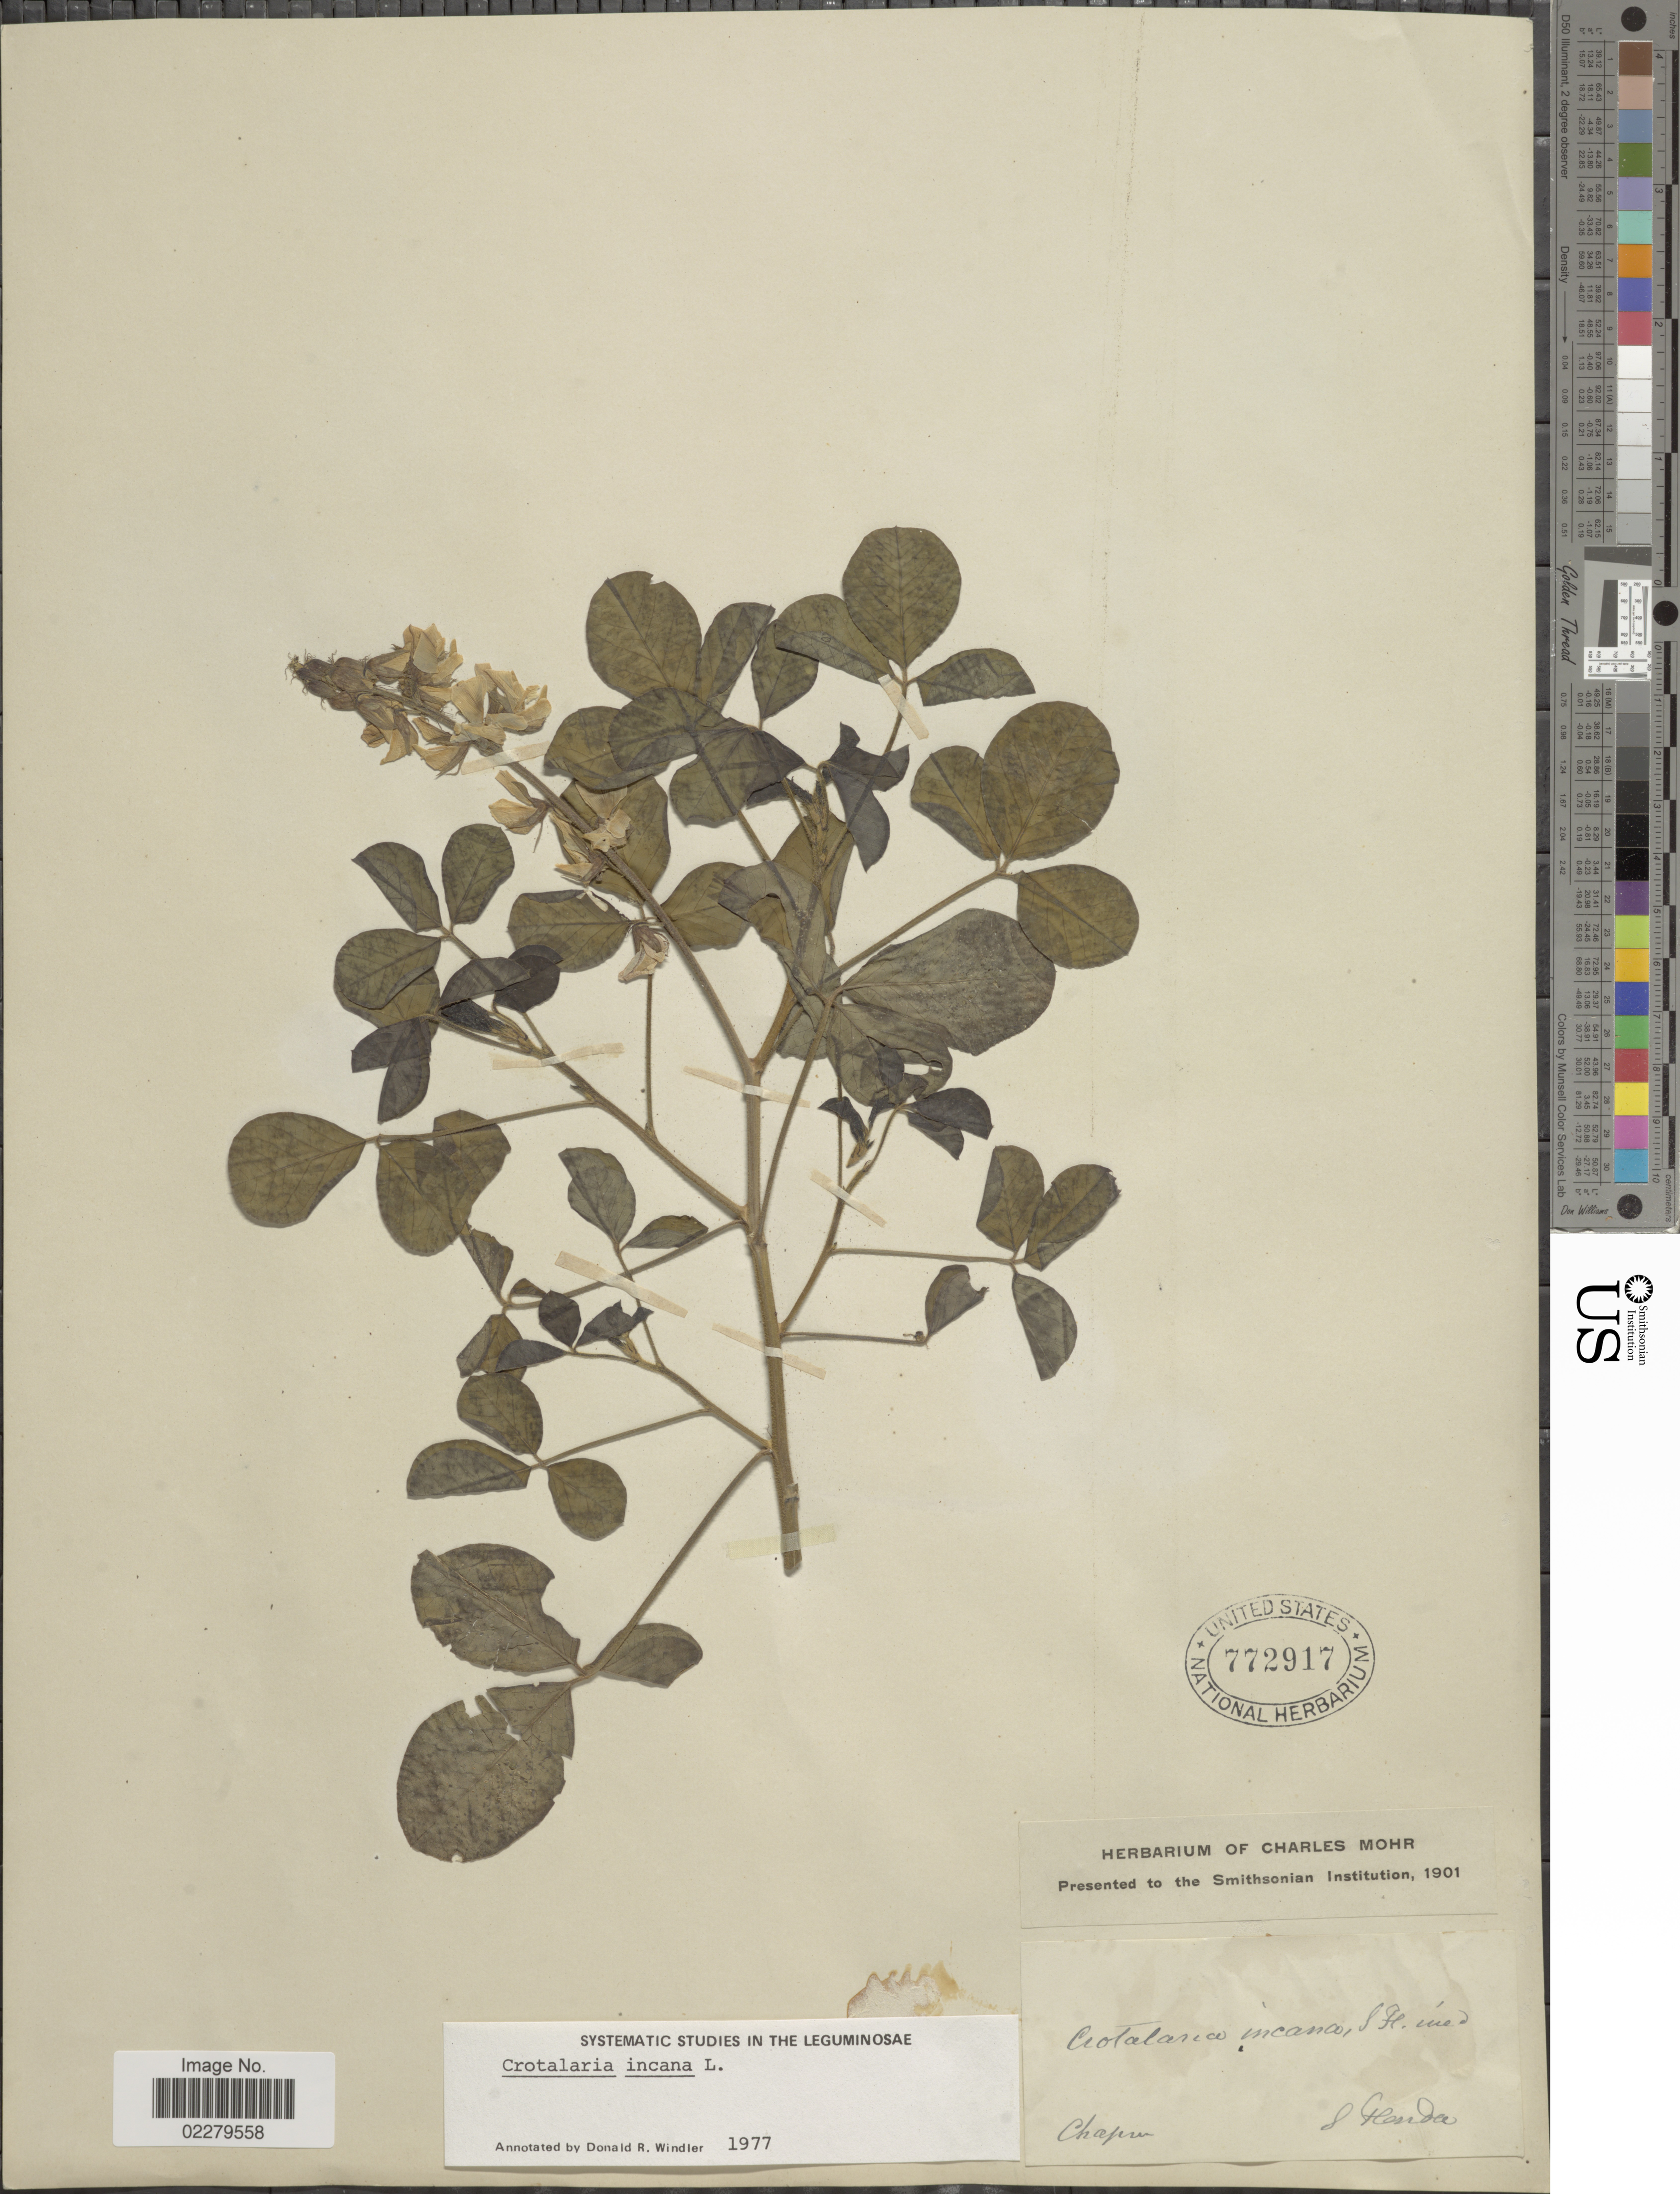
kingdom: Plantae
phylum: Tracheophyta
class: Magnoliopsida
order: Fabales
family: Fabaceae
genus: Crotalaria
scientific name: Crotalaria incana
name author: L.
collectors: A. Chapman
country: United States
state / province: Florida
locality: S. Florida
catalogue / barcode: US 772917